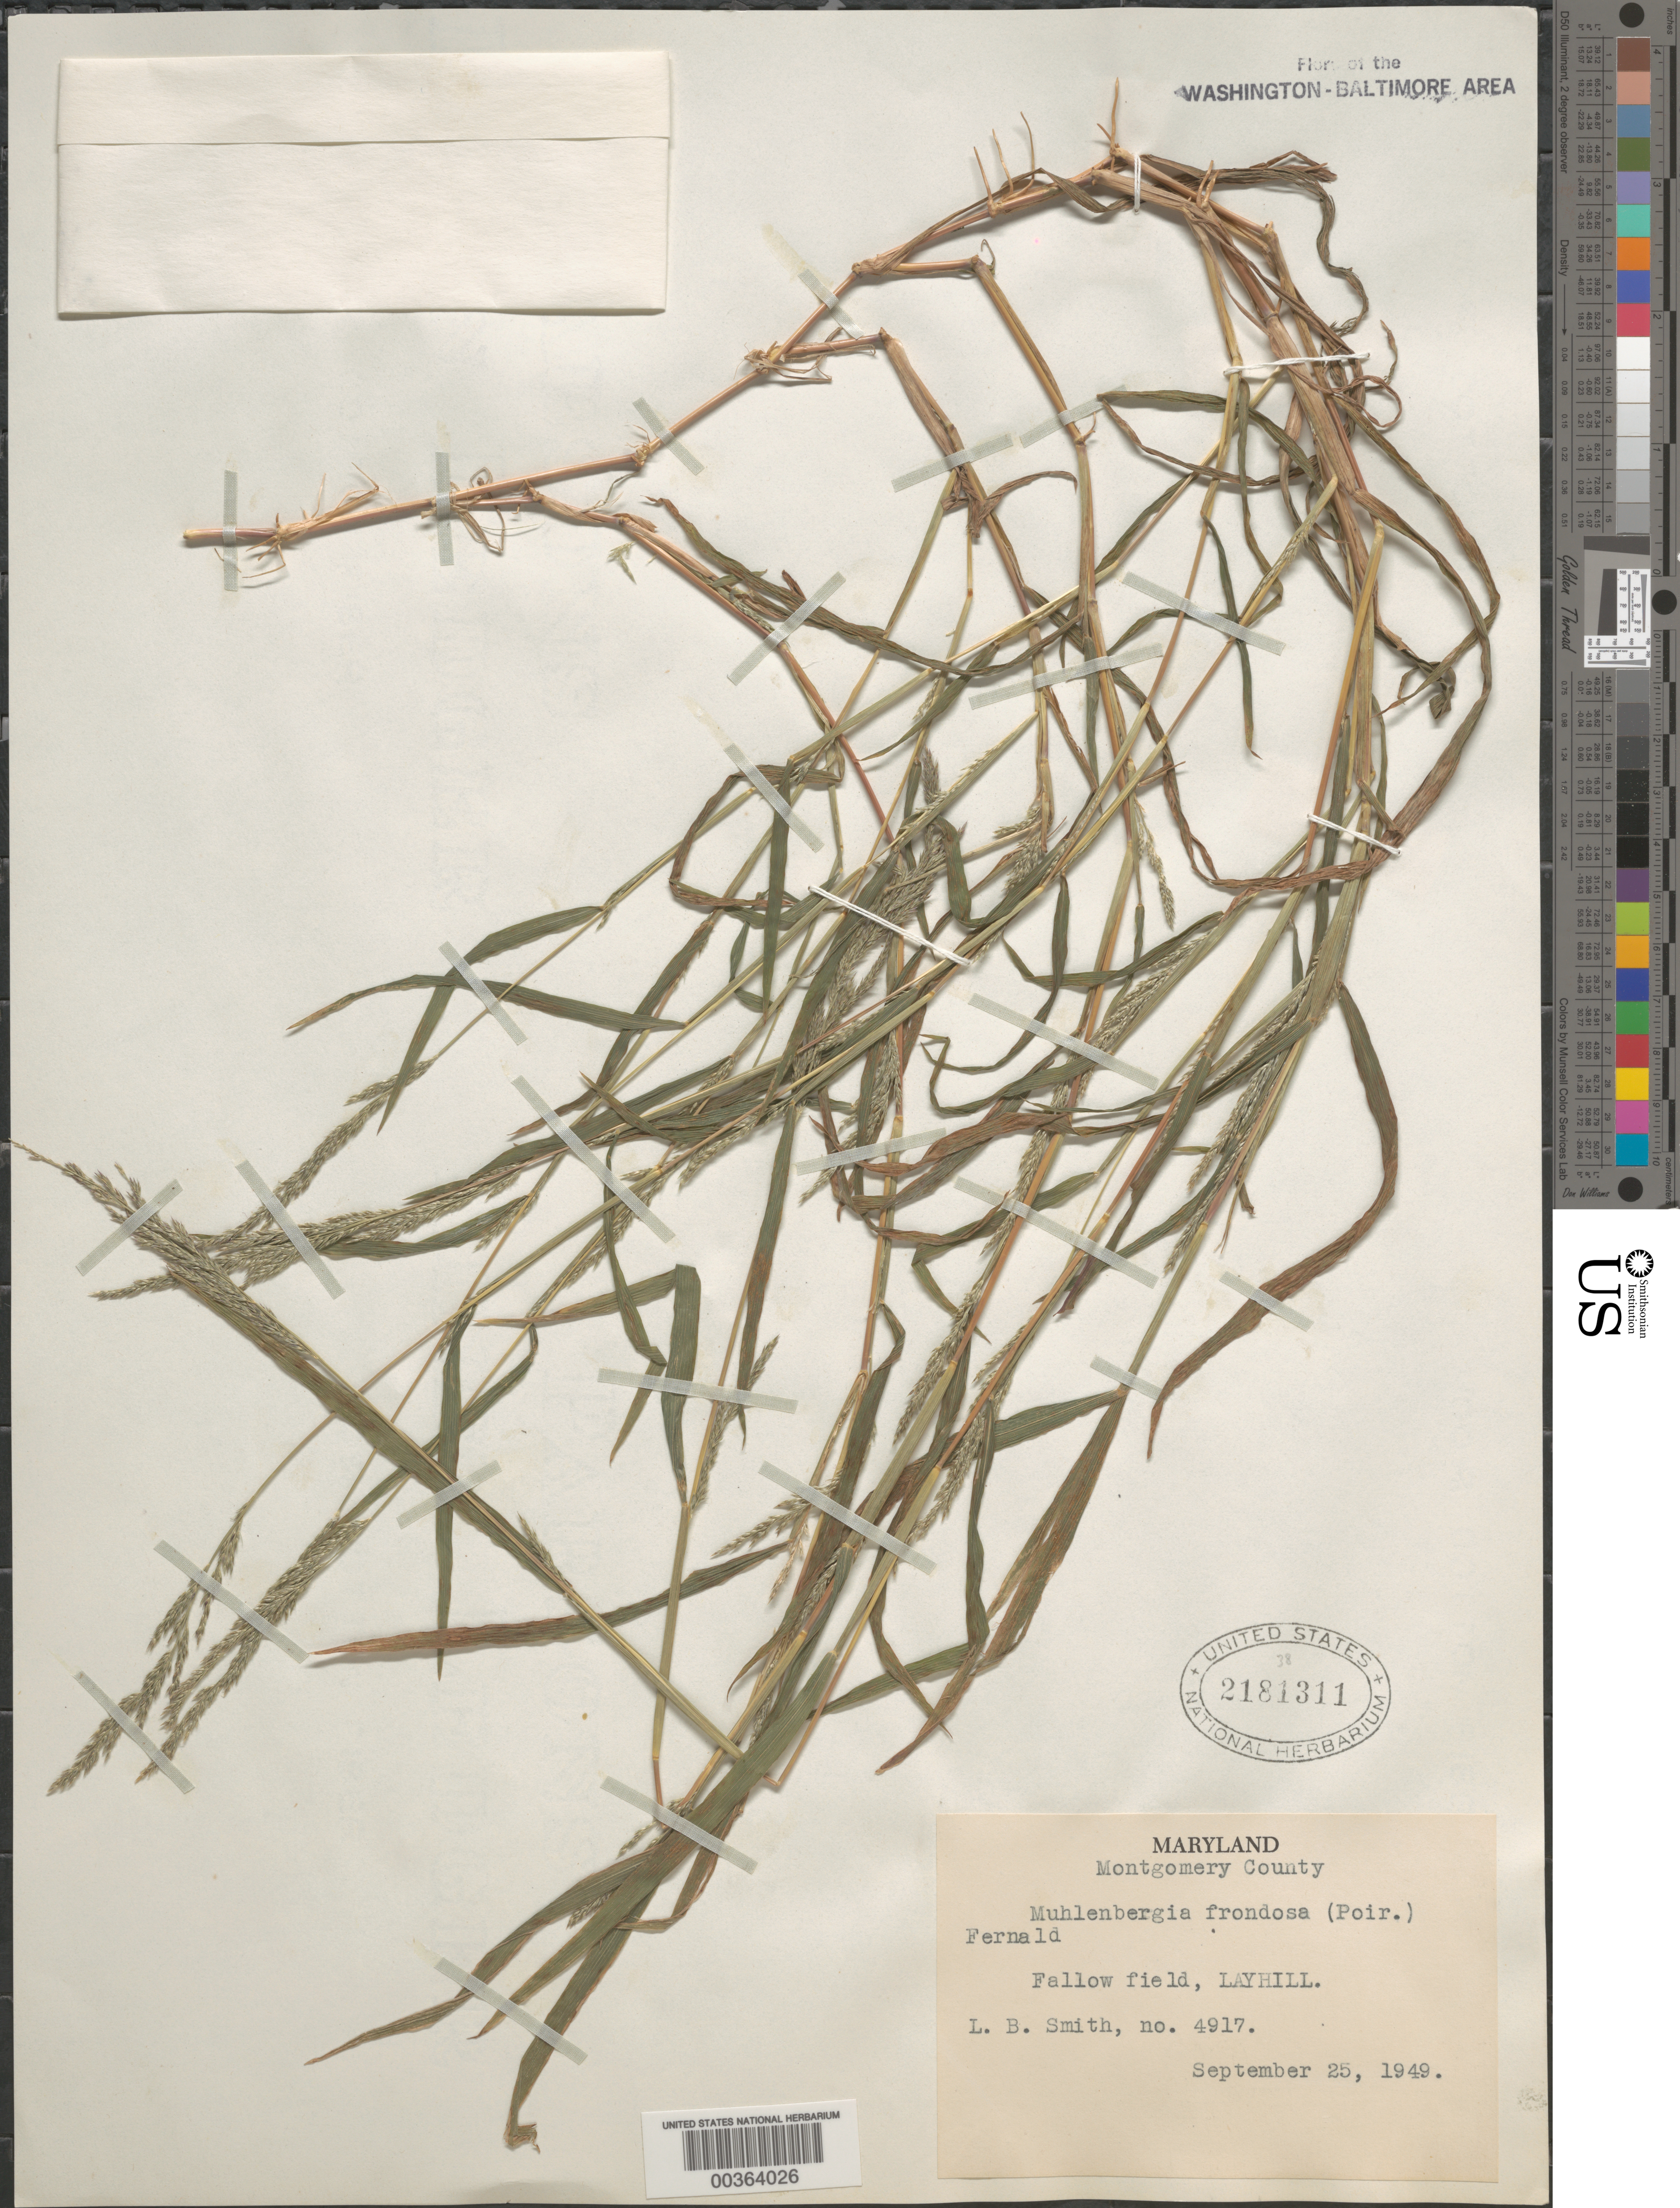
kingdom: Plantae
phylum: Tracheophyta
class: Liliopsida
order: Poales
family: Poaceae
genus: Muhlenbergia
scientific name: Muhlenbergia frondosa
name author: (Poir.) Fernald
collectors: L. Smith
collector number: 4917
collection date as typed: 25 Sep 1949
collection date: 1949-09-25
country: United States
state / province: Maryland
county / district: Montgomery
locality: Layhill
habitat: Fallow field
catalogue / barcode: US 2181311